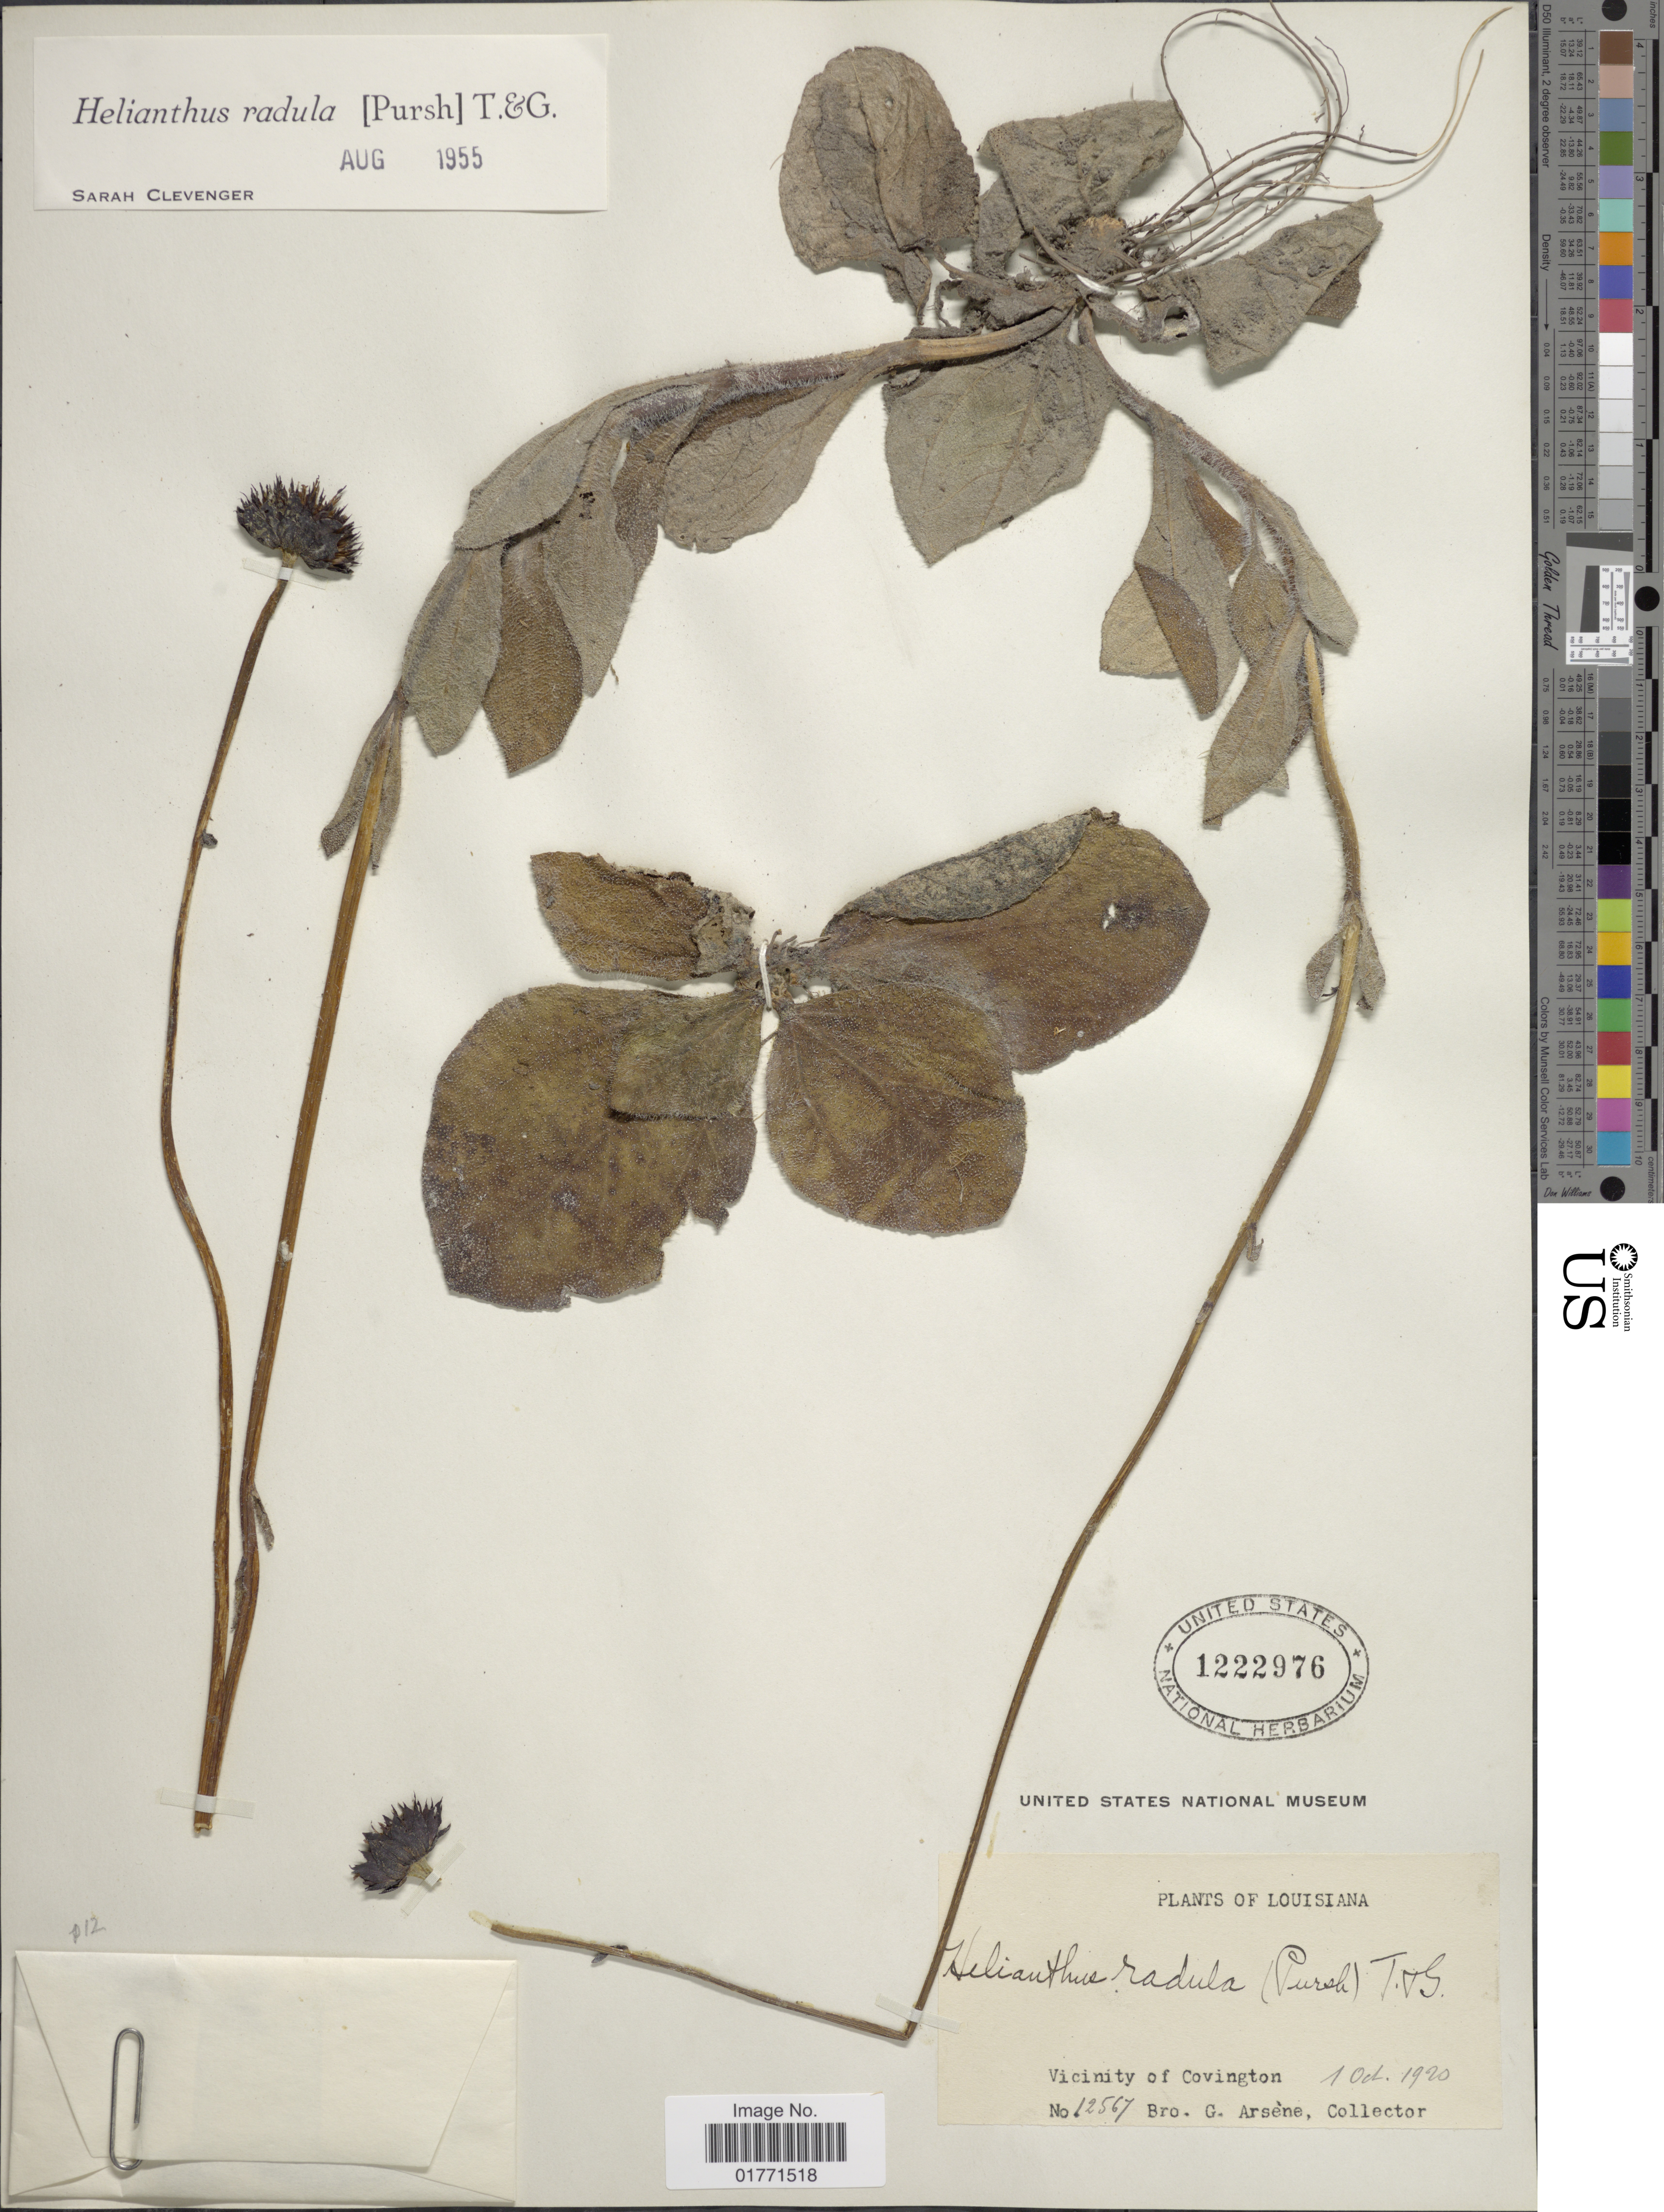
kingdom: Plantae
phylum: Tracheophyta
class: Magnoliopsida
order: Asterales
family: Asteraceae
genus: Helianthus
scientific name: Helianthus radula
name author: (Pursh) Torr. & A. Gray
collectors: Bro. G. Arsène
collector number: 12567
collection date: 1920-10-01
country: United States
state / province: Louisiana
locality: Vicinity of Covington.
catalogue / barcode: US 1222976